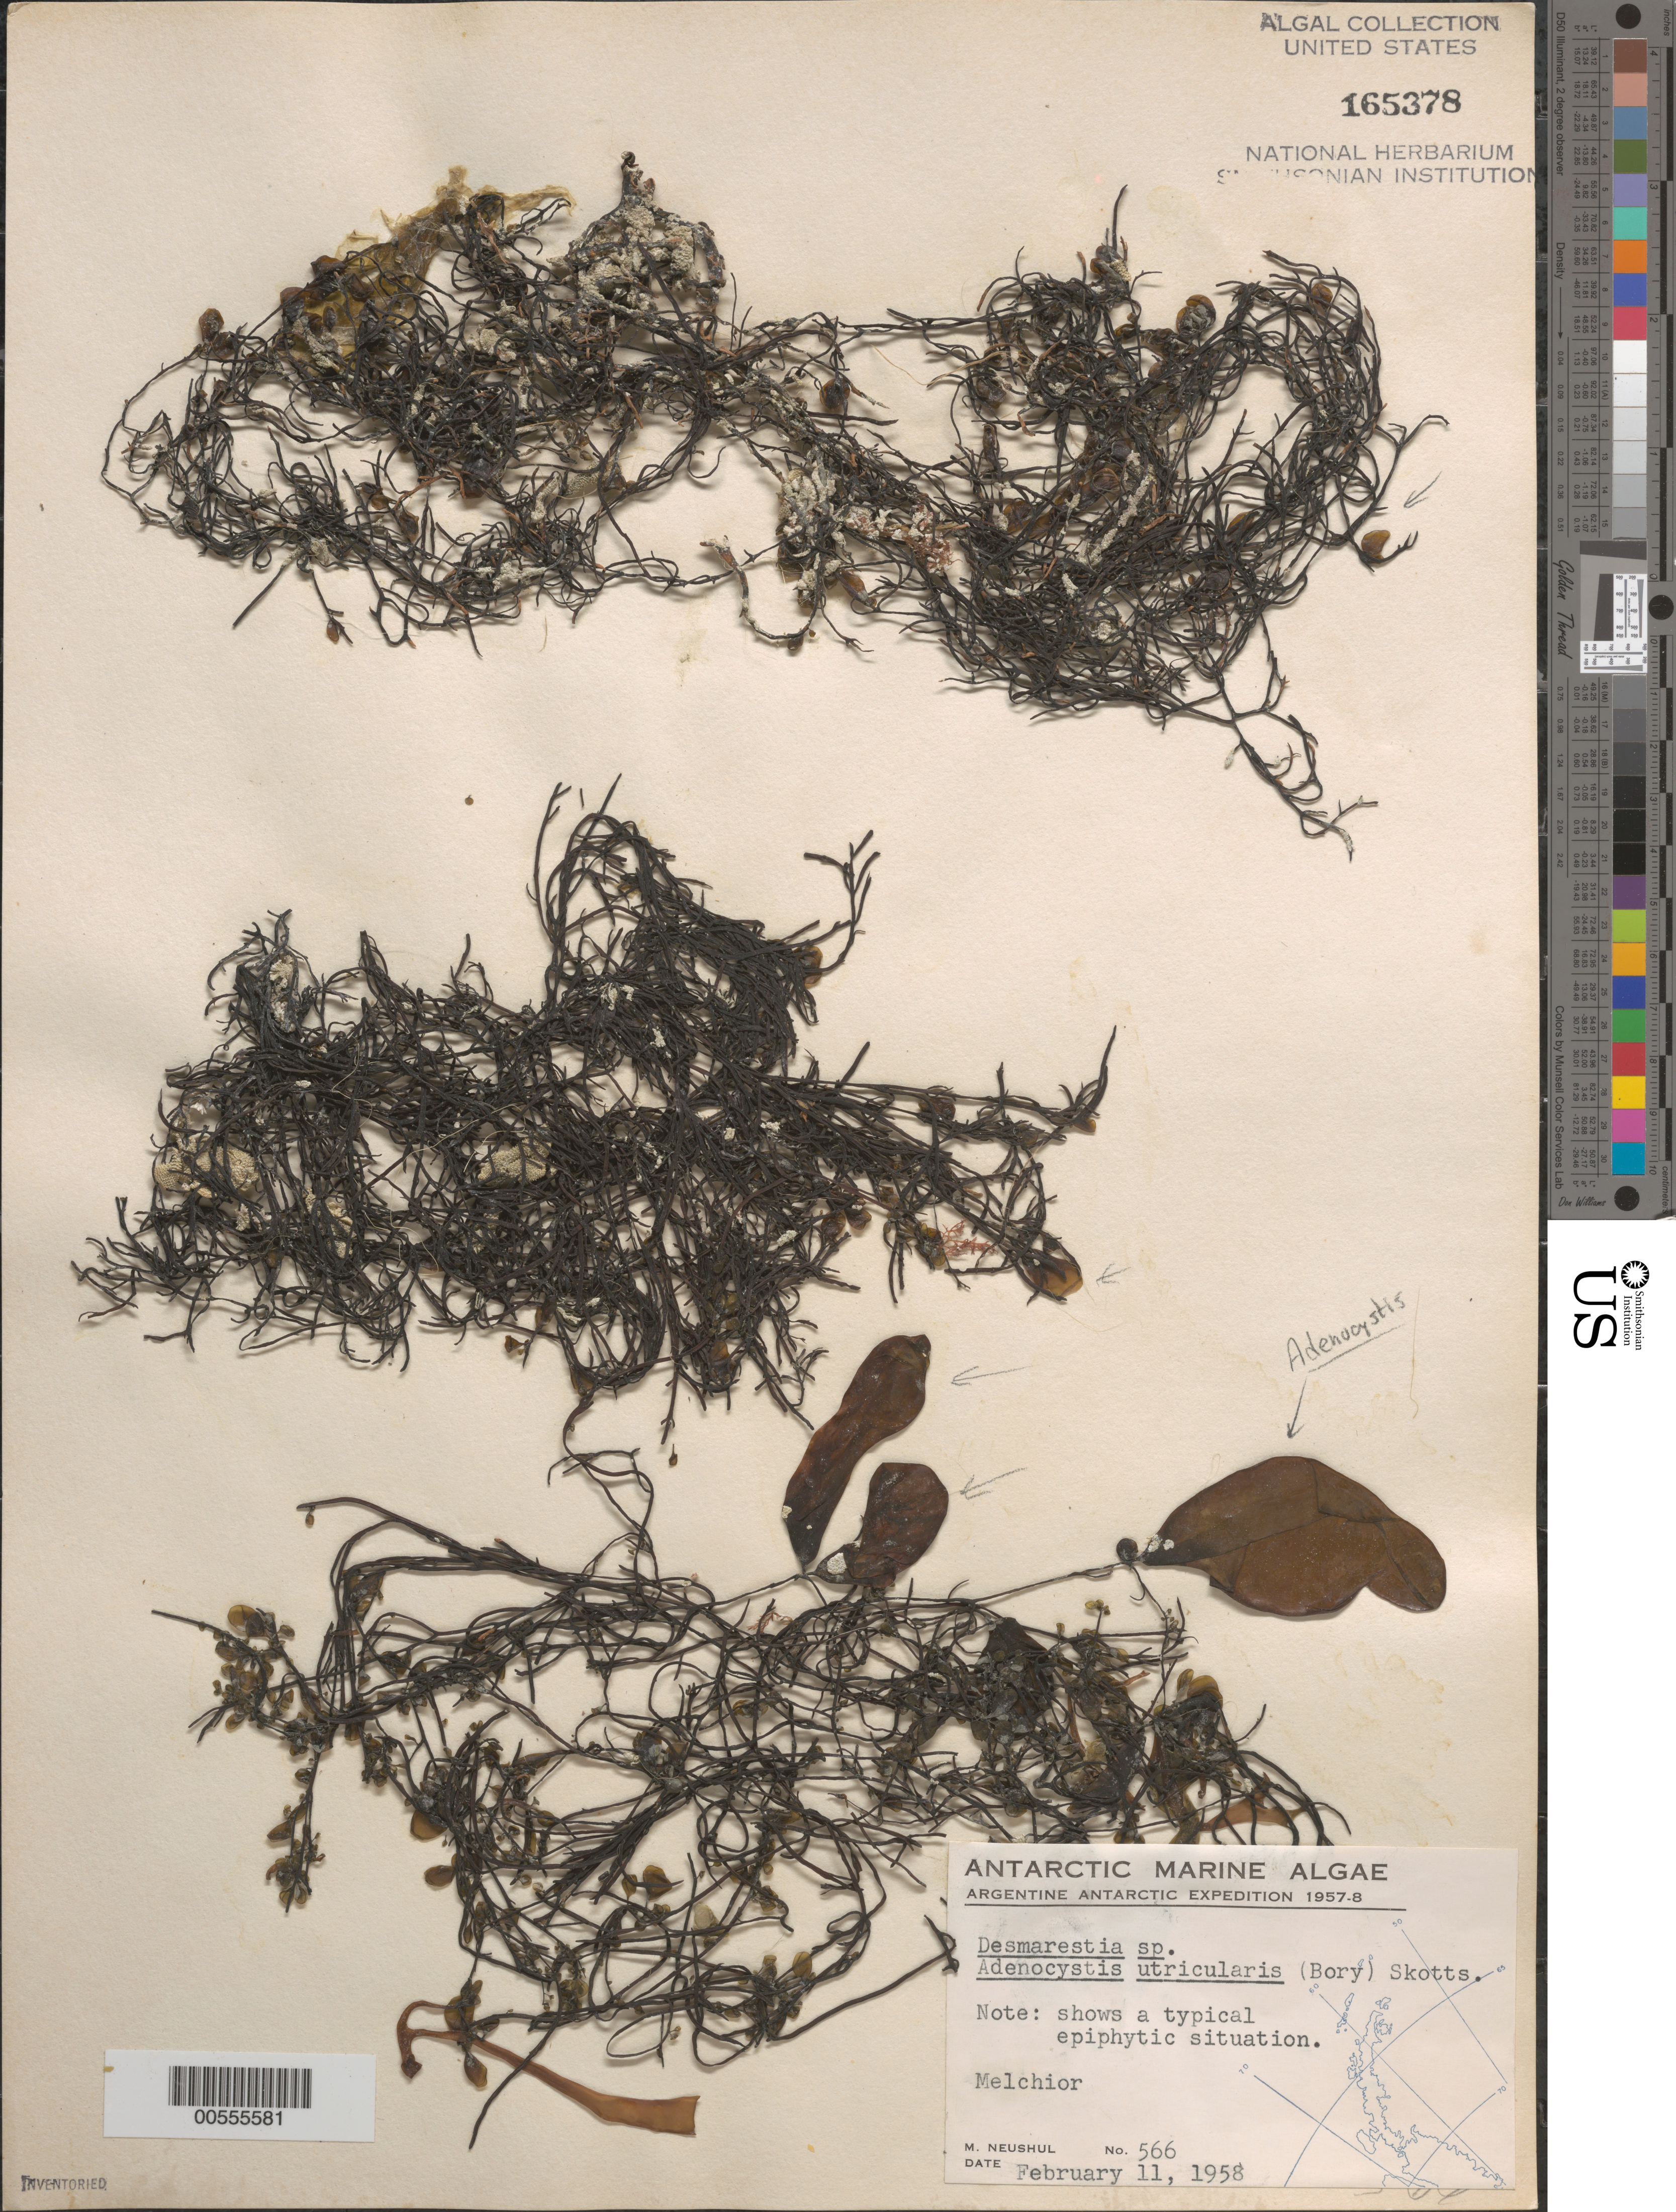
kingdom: Chromista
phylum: Ochrophyta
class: Phaeophyceae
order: Desmarestiales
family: Desmarestiaceae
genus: Desmarestia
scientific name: Desmarestia sp.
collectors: M. Neushul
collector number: Neushul 566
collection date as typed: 11 Feb 1958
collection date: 1958-02-11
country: Antarctica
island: Melchior Islands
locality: Melchior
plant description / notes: Argentine Antarctic Expedition, 1957-1958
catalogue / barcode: US 165378